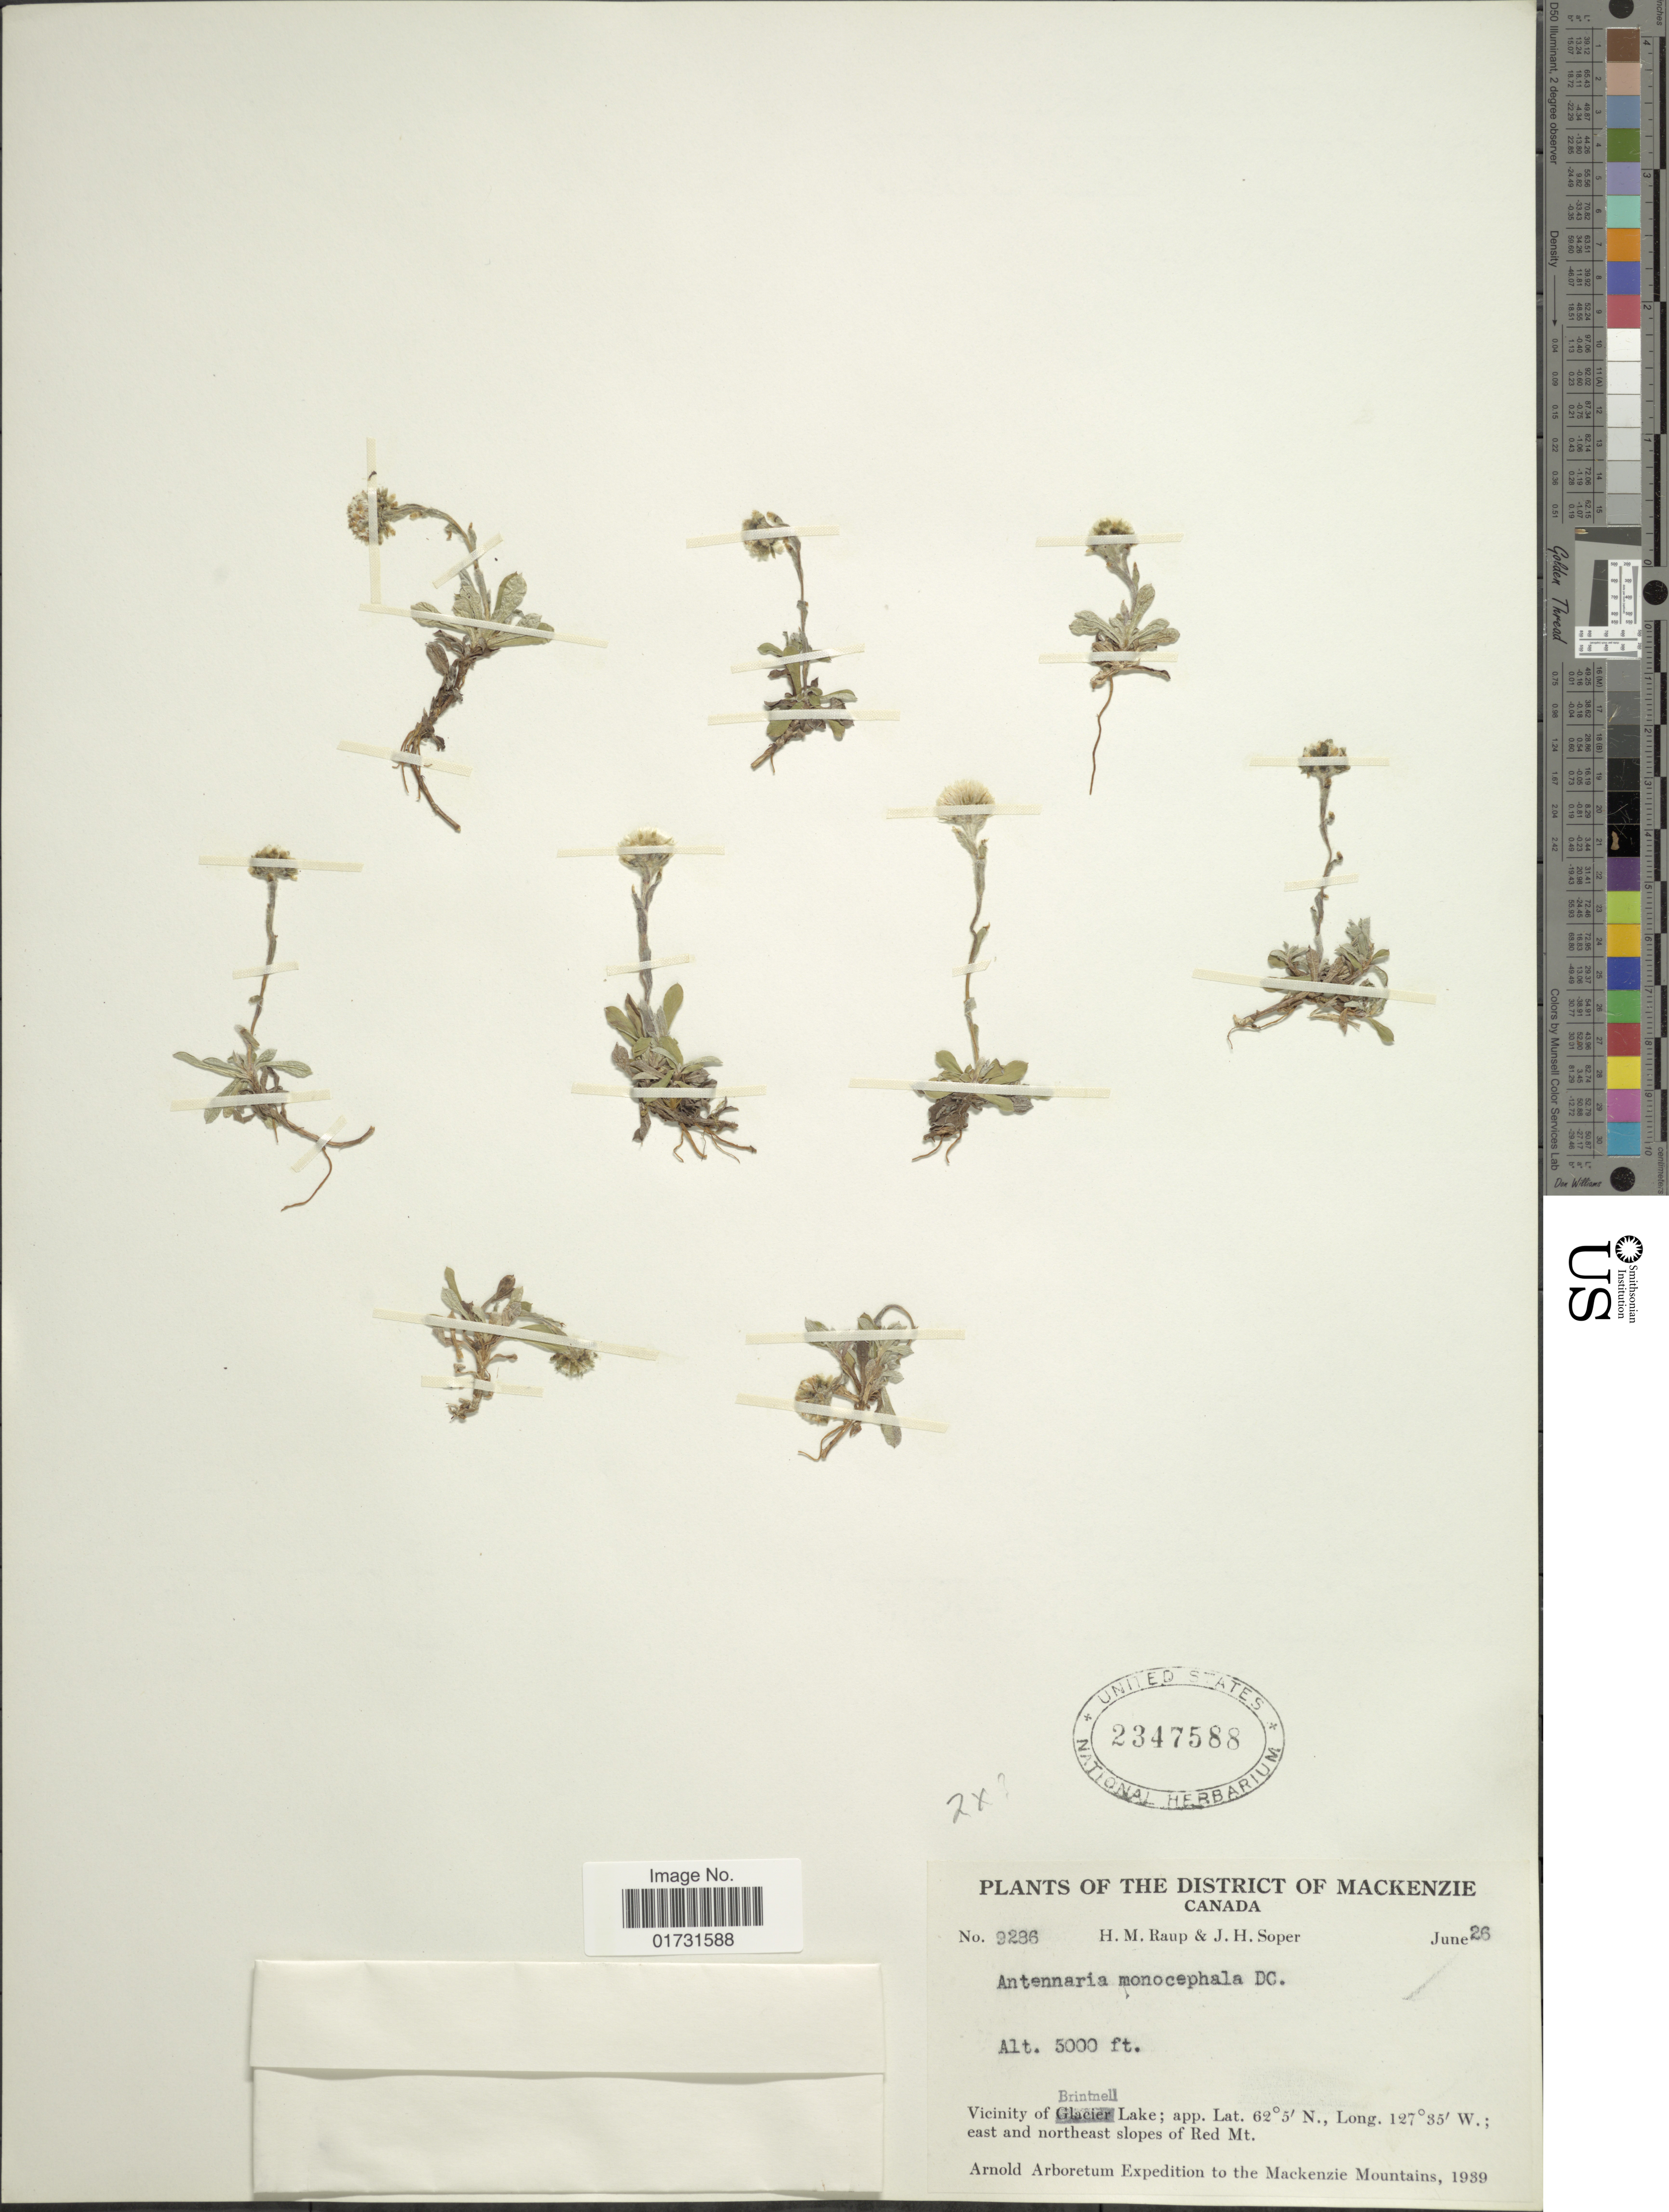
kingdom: Plantae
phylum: Tracheophyta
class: Magnoliopsida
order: Asterales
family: Asteraceae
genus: Antennaria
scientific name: Antennaria monocephala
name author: DC.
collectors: H. Raup & J. H. Soper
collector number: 9286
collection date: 1939-06-26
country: Canada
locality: District of Mackenzie. Vicinity of Brintnell Lake, east and northeast slopes of Red Mt. Mackenzie Mountains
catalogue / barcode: US 2347588